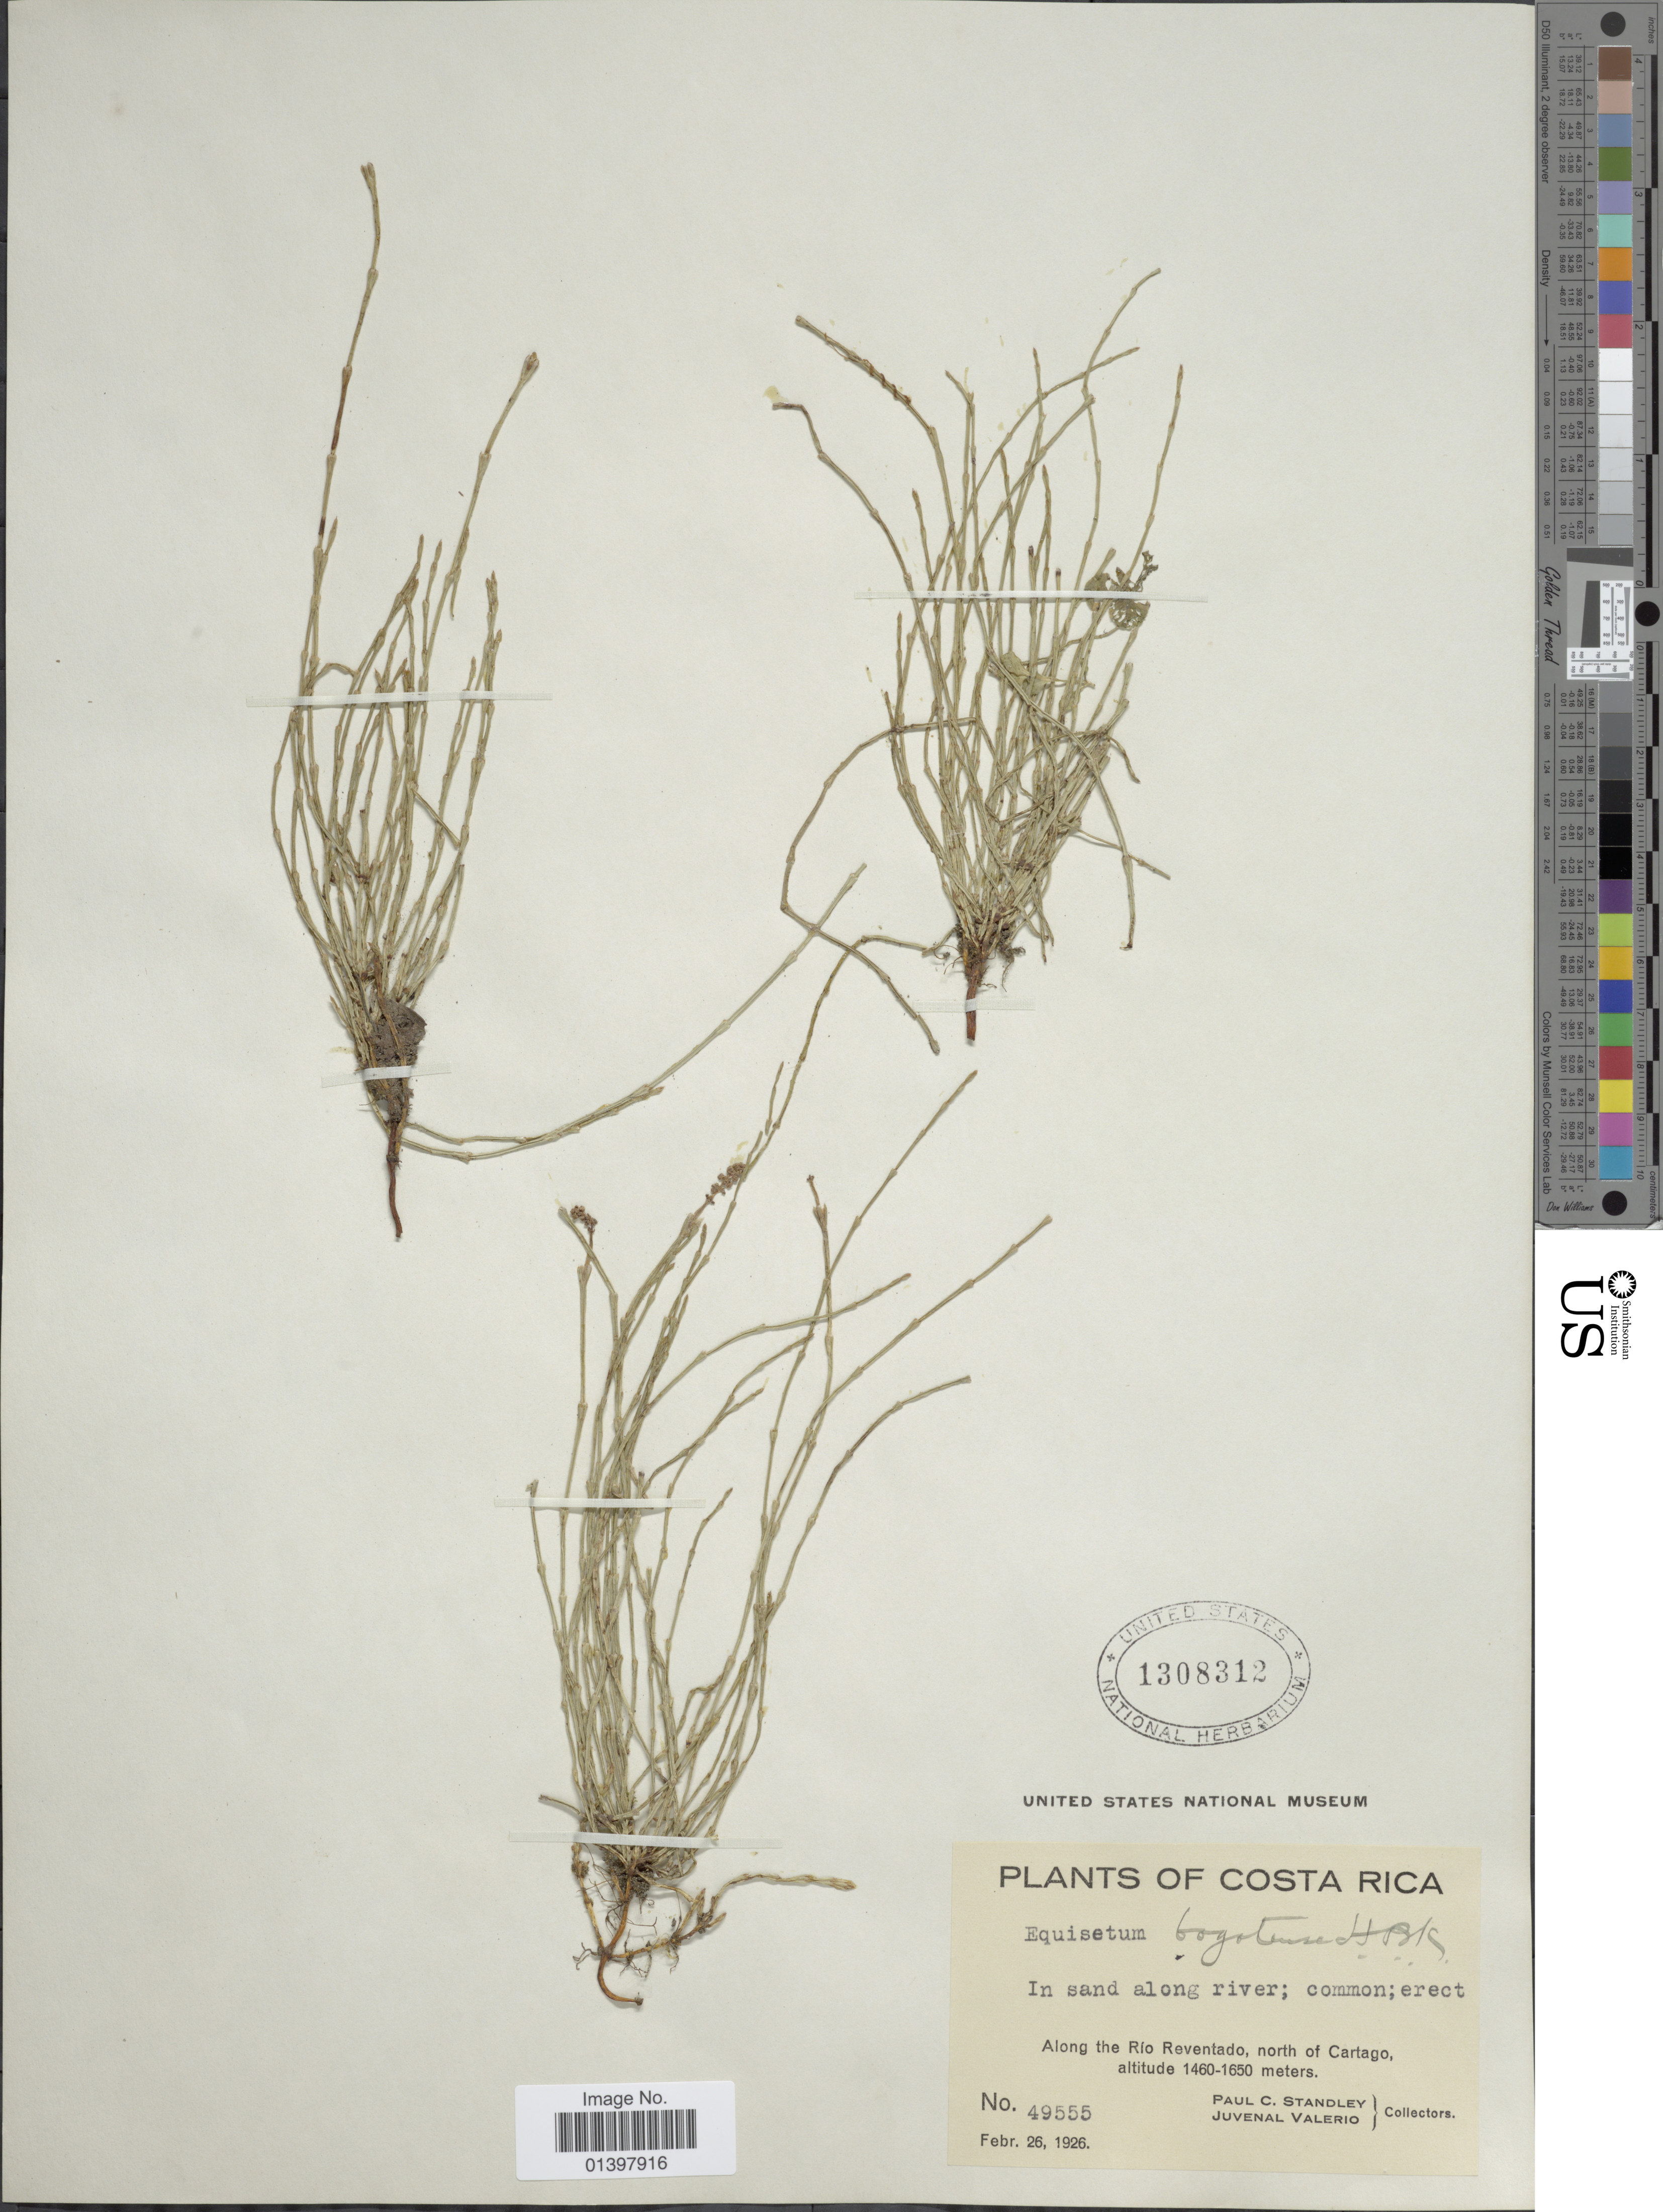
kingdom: Plantae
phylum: Tracheophyta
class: Polypodiopsida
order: Equisetales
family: Equisetaceae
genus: Equisetum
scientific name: Equisetum bogotense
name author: Kunth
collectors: P. C. Standley & J. Valerio R.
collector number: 49555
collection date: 1926-02-26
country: Costa Rica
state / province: Cartago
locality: In sand along river. Along the Rio Reventado, north of Cartago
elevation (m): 1460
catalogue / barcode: US 1308312